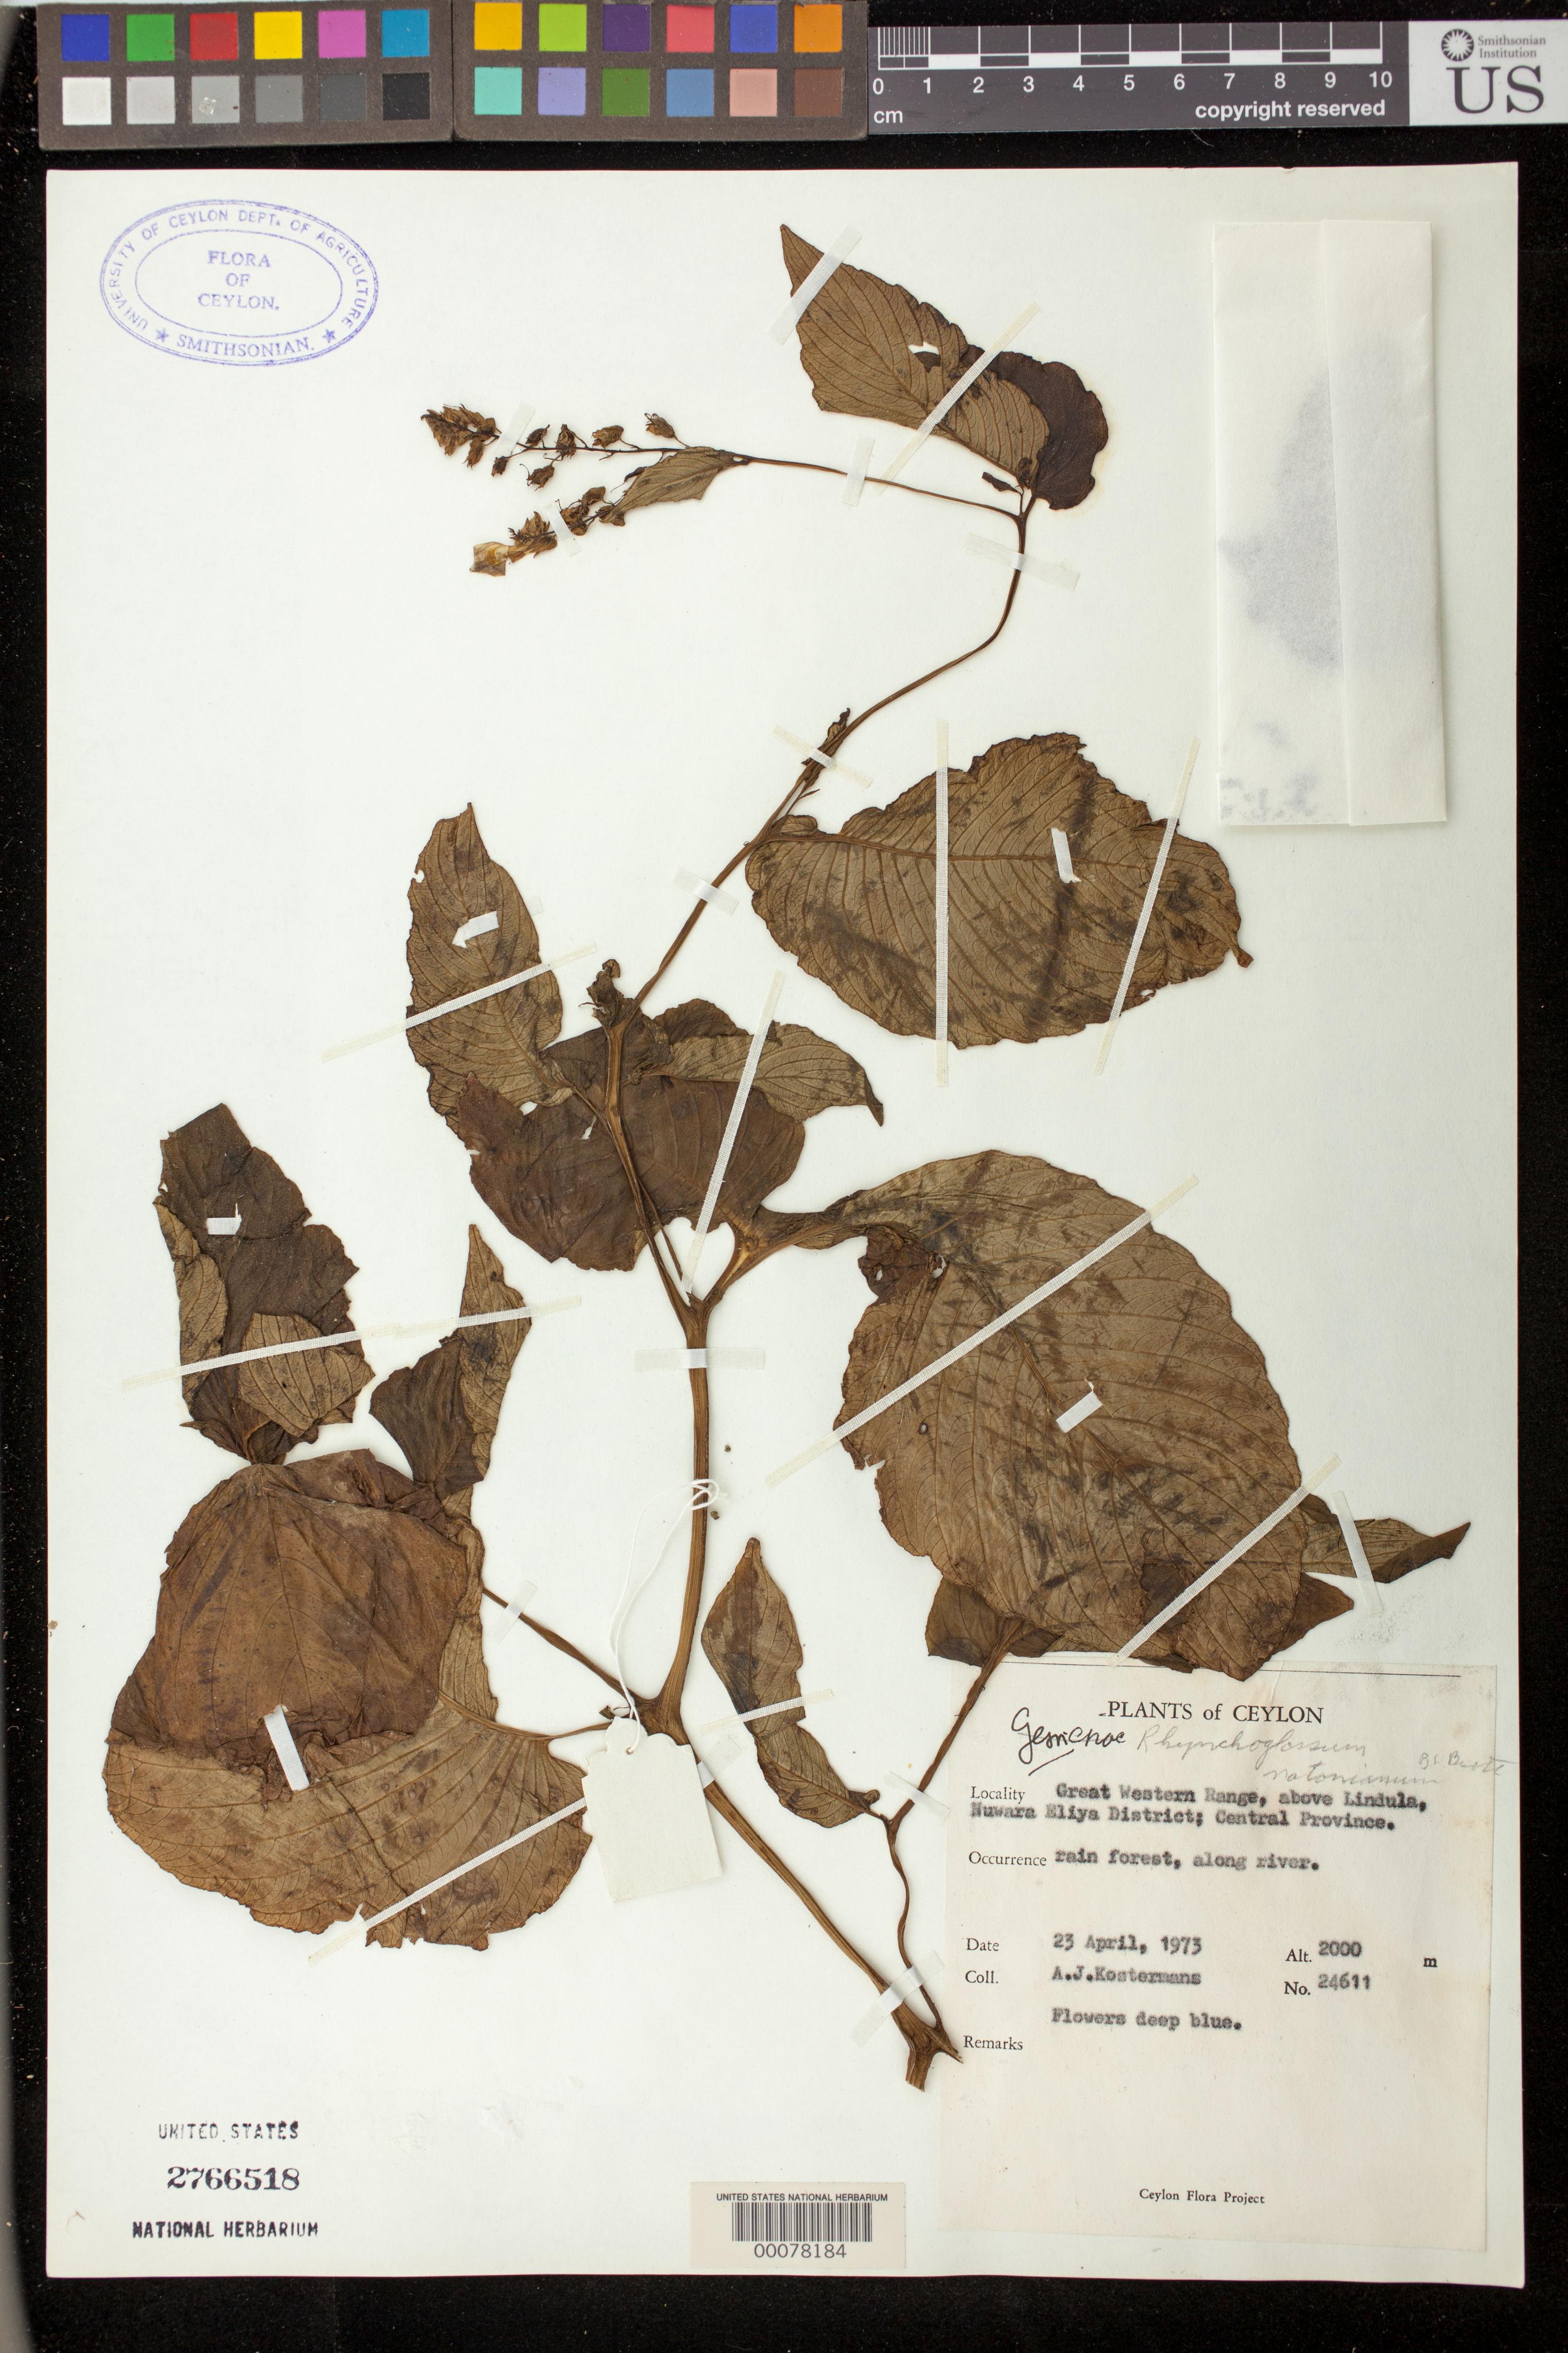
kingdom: Plantae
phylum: Tracheophyta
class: Magnoliopsida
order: Lamiales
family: Gesneriaceae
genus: Rhynchoglossum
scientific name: Rhynchoglossum notonianum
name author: (Wall.) B.L. Burtt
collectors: A. J. G. Kostermans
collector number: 24611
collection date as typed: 23 Apr 1973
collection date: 1973-04-23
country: Sri Lanka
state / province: Central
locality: Nuwara eliya (dist.), Great western range, above lindula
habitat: Rain forest, along river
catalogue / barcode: US 2766518